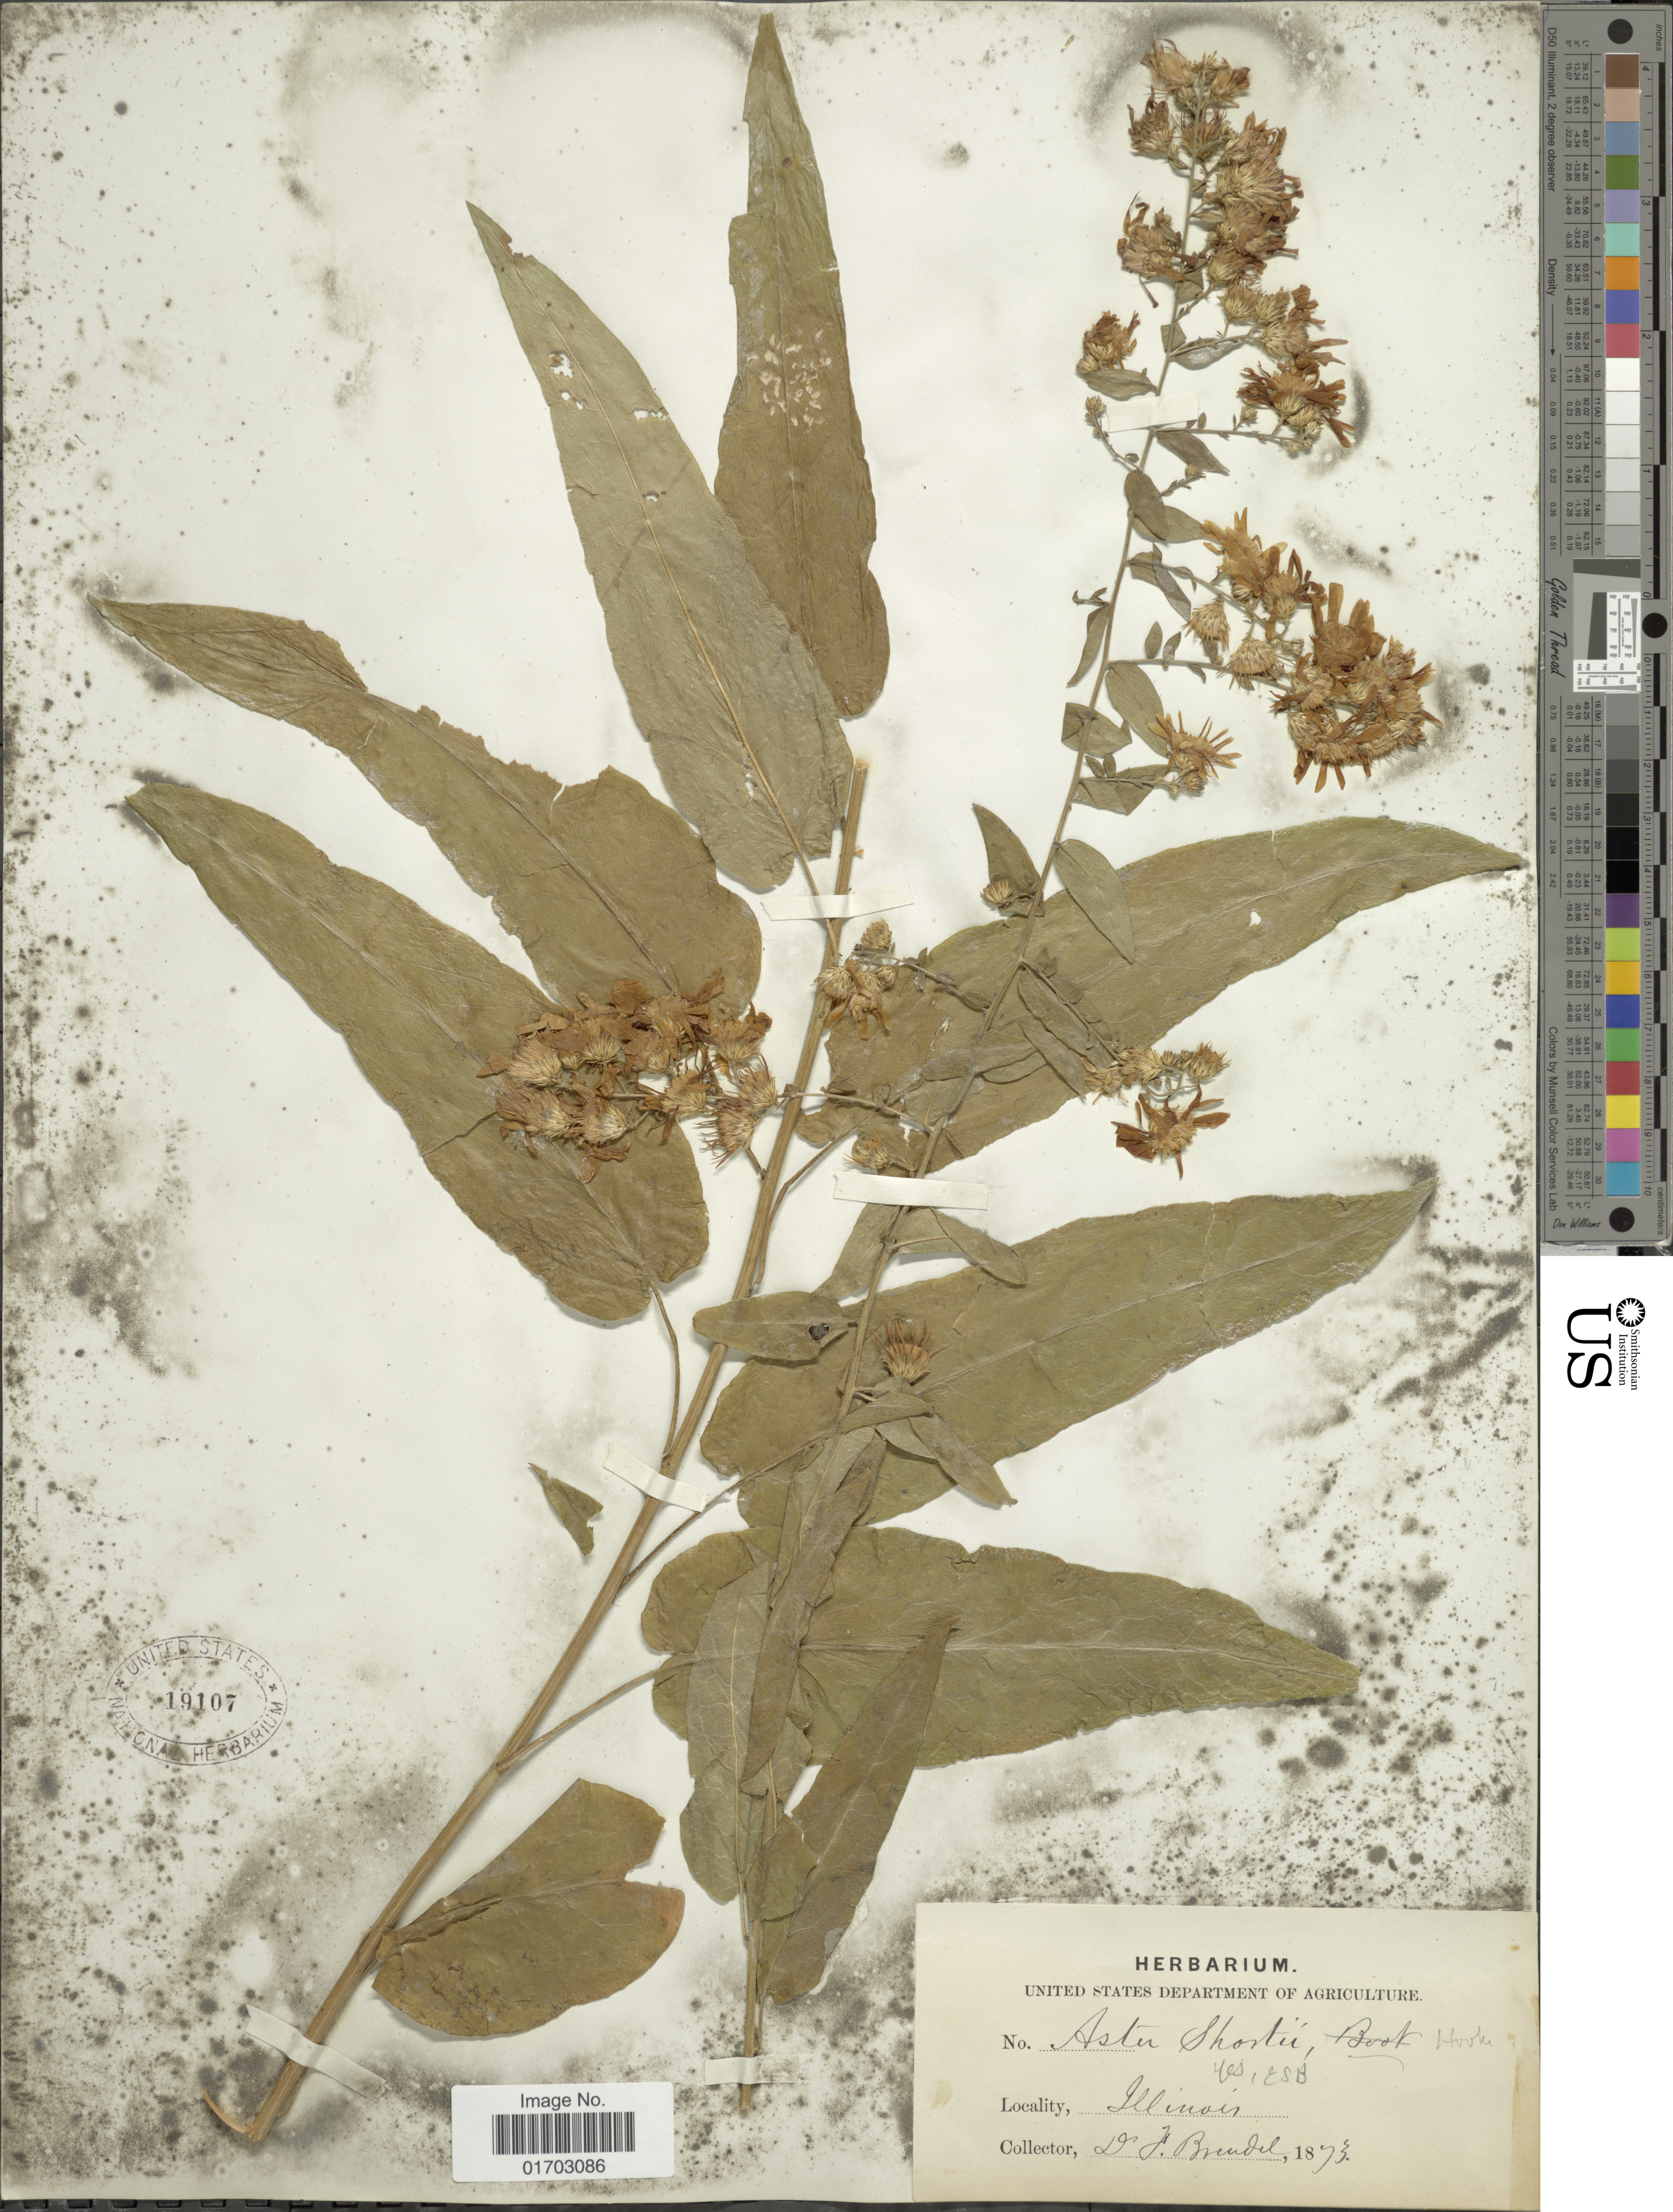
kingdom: Plantae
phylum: Tracheophyta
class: Magnoliopsida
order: Asterales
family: Asteraceae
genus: Symphyotrichum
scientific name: Symphyotrichum shortii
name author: (Lindl.) G.L. Nesom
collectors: D. Brendel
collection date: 1873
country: United States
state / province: Illinois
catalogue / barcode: US 19107